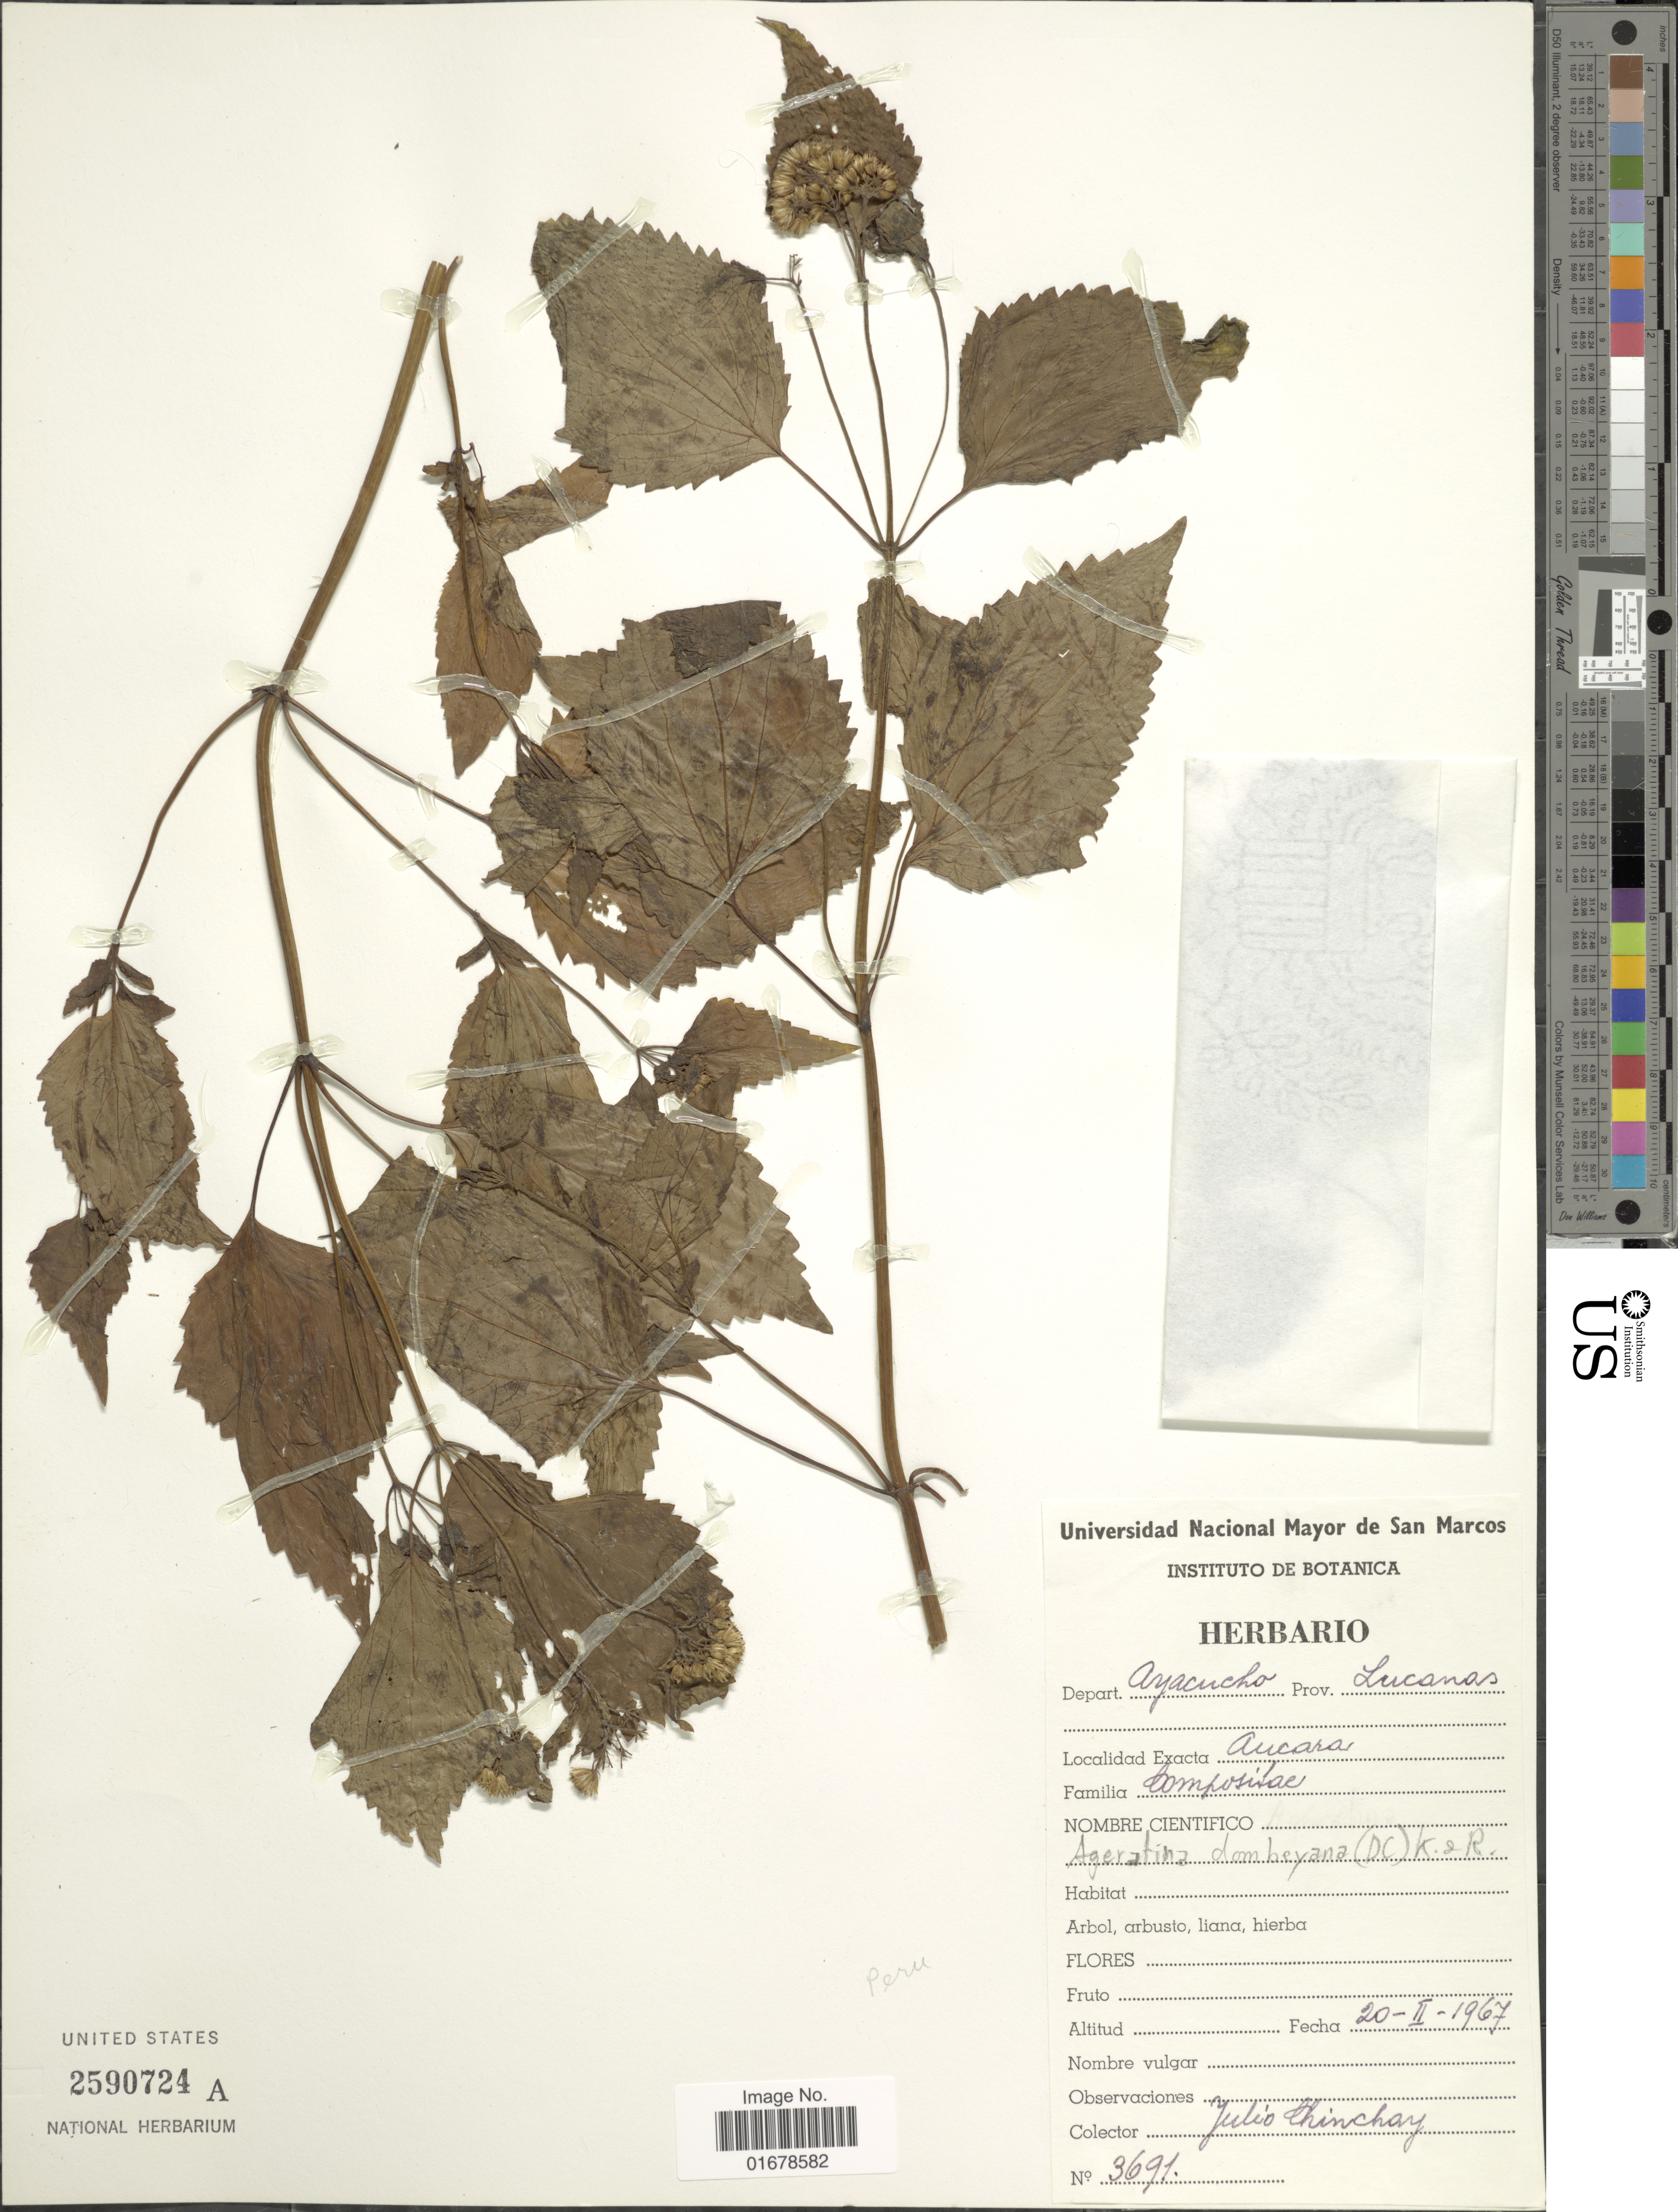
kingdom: Plantae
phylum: Tracheophyta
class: Magnoliopsida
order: Asterales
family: Asteraceae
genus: Ageratina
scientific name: Ageratina sp.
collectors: J. Chinchay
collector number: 3691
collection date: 1967-02-20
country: Peru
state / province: Ayacucho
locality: Depart. Ayacucho, Prov. Lucanas, Aucara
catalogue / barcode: US 2590724A